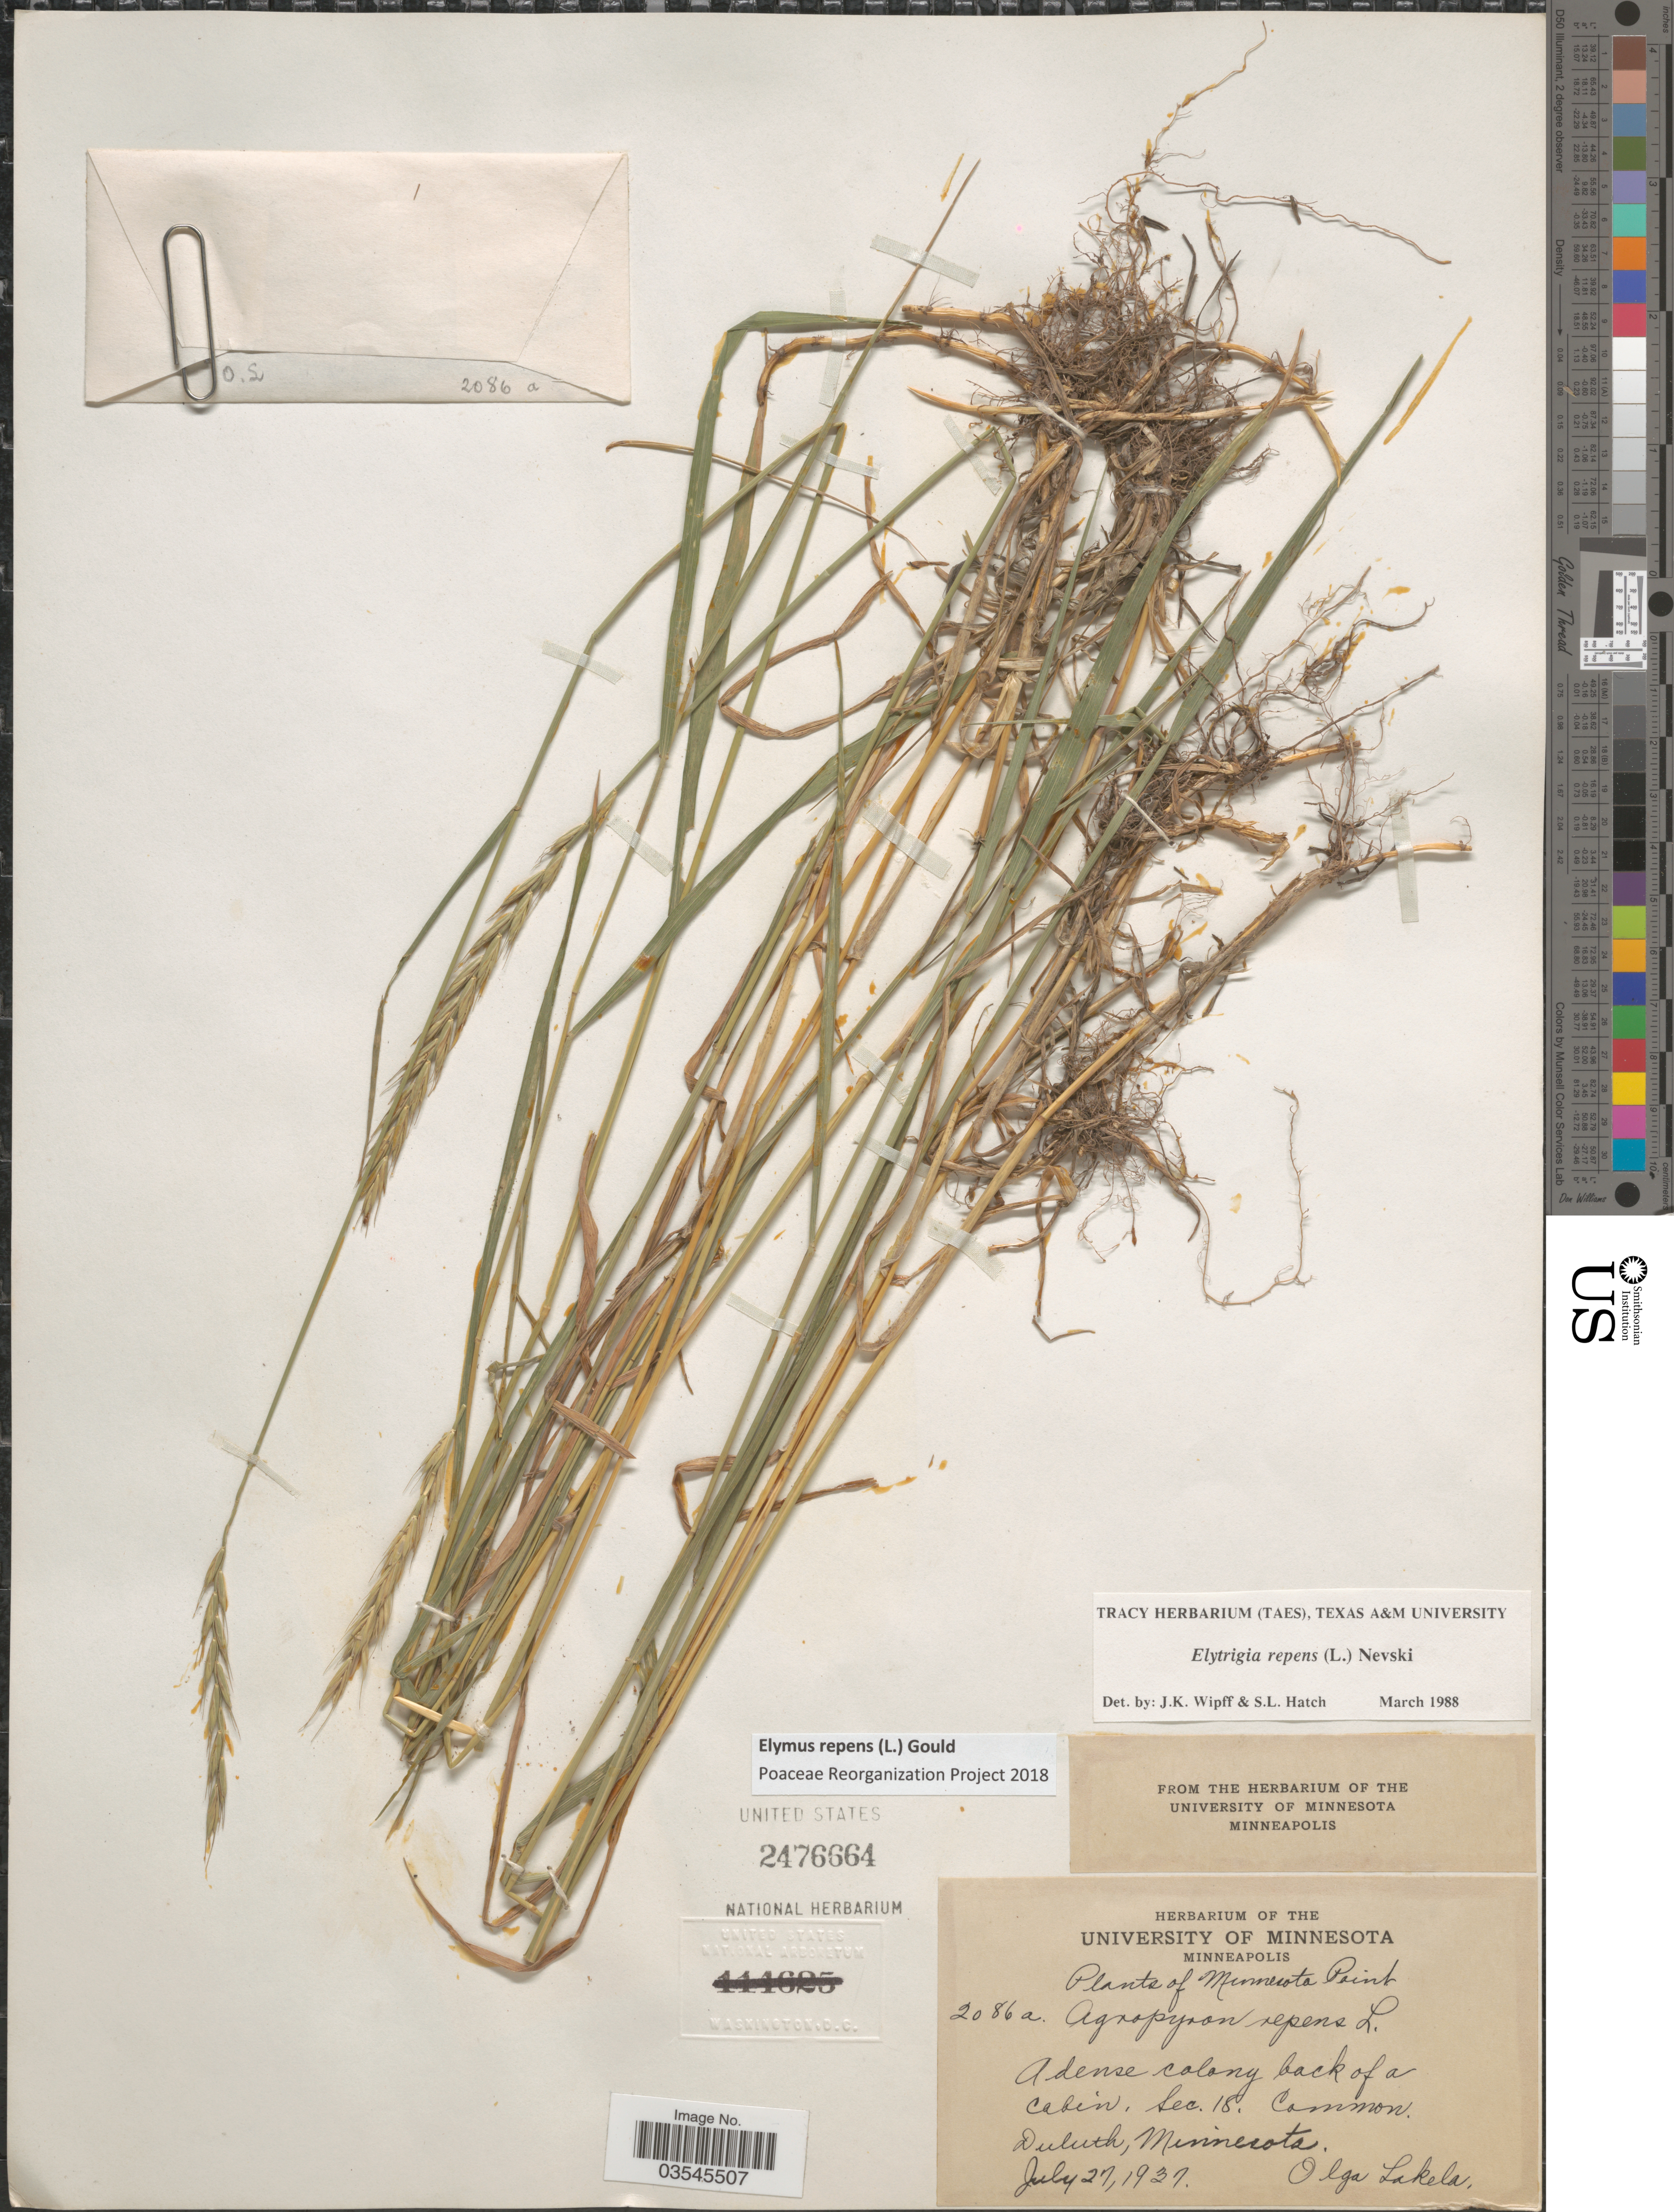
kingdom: Plantae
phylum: Tracheophyta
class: Liliopsida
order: Poales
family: Poaceae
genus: Elymus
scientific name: Elymus repens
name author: (L.) Gould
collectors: O. K. Lakela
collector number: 2086a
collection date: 1937-07-27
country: United States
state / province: Minnesota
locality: A dense colony back of a cabin, Sec. 18. Duluth.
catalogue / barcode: US 2476664